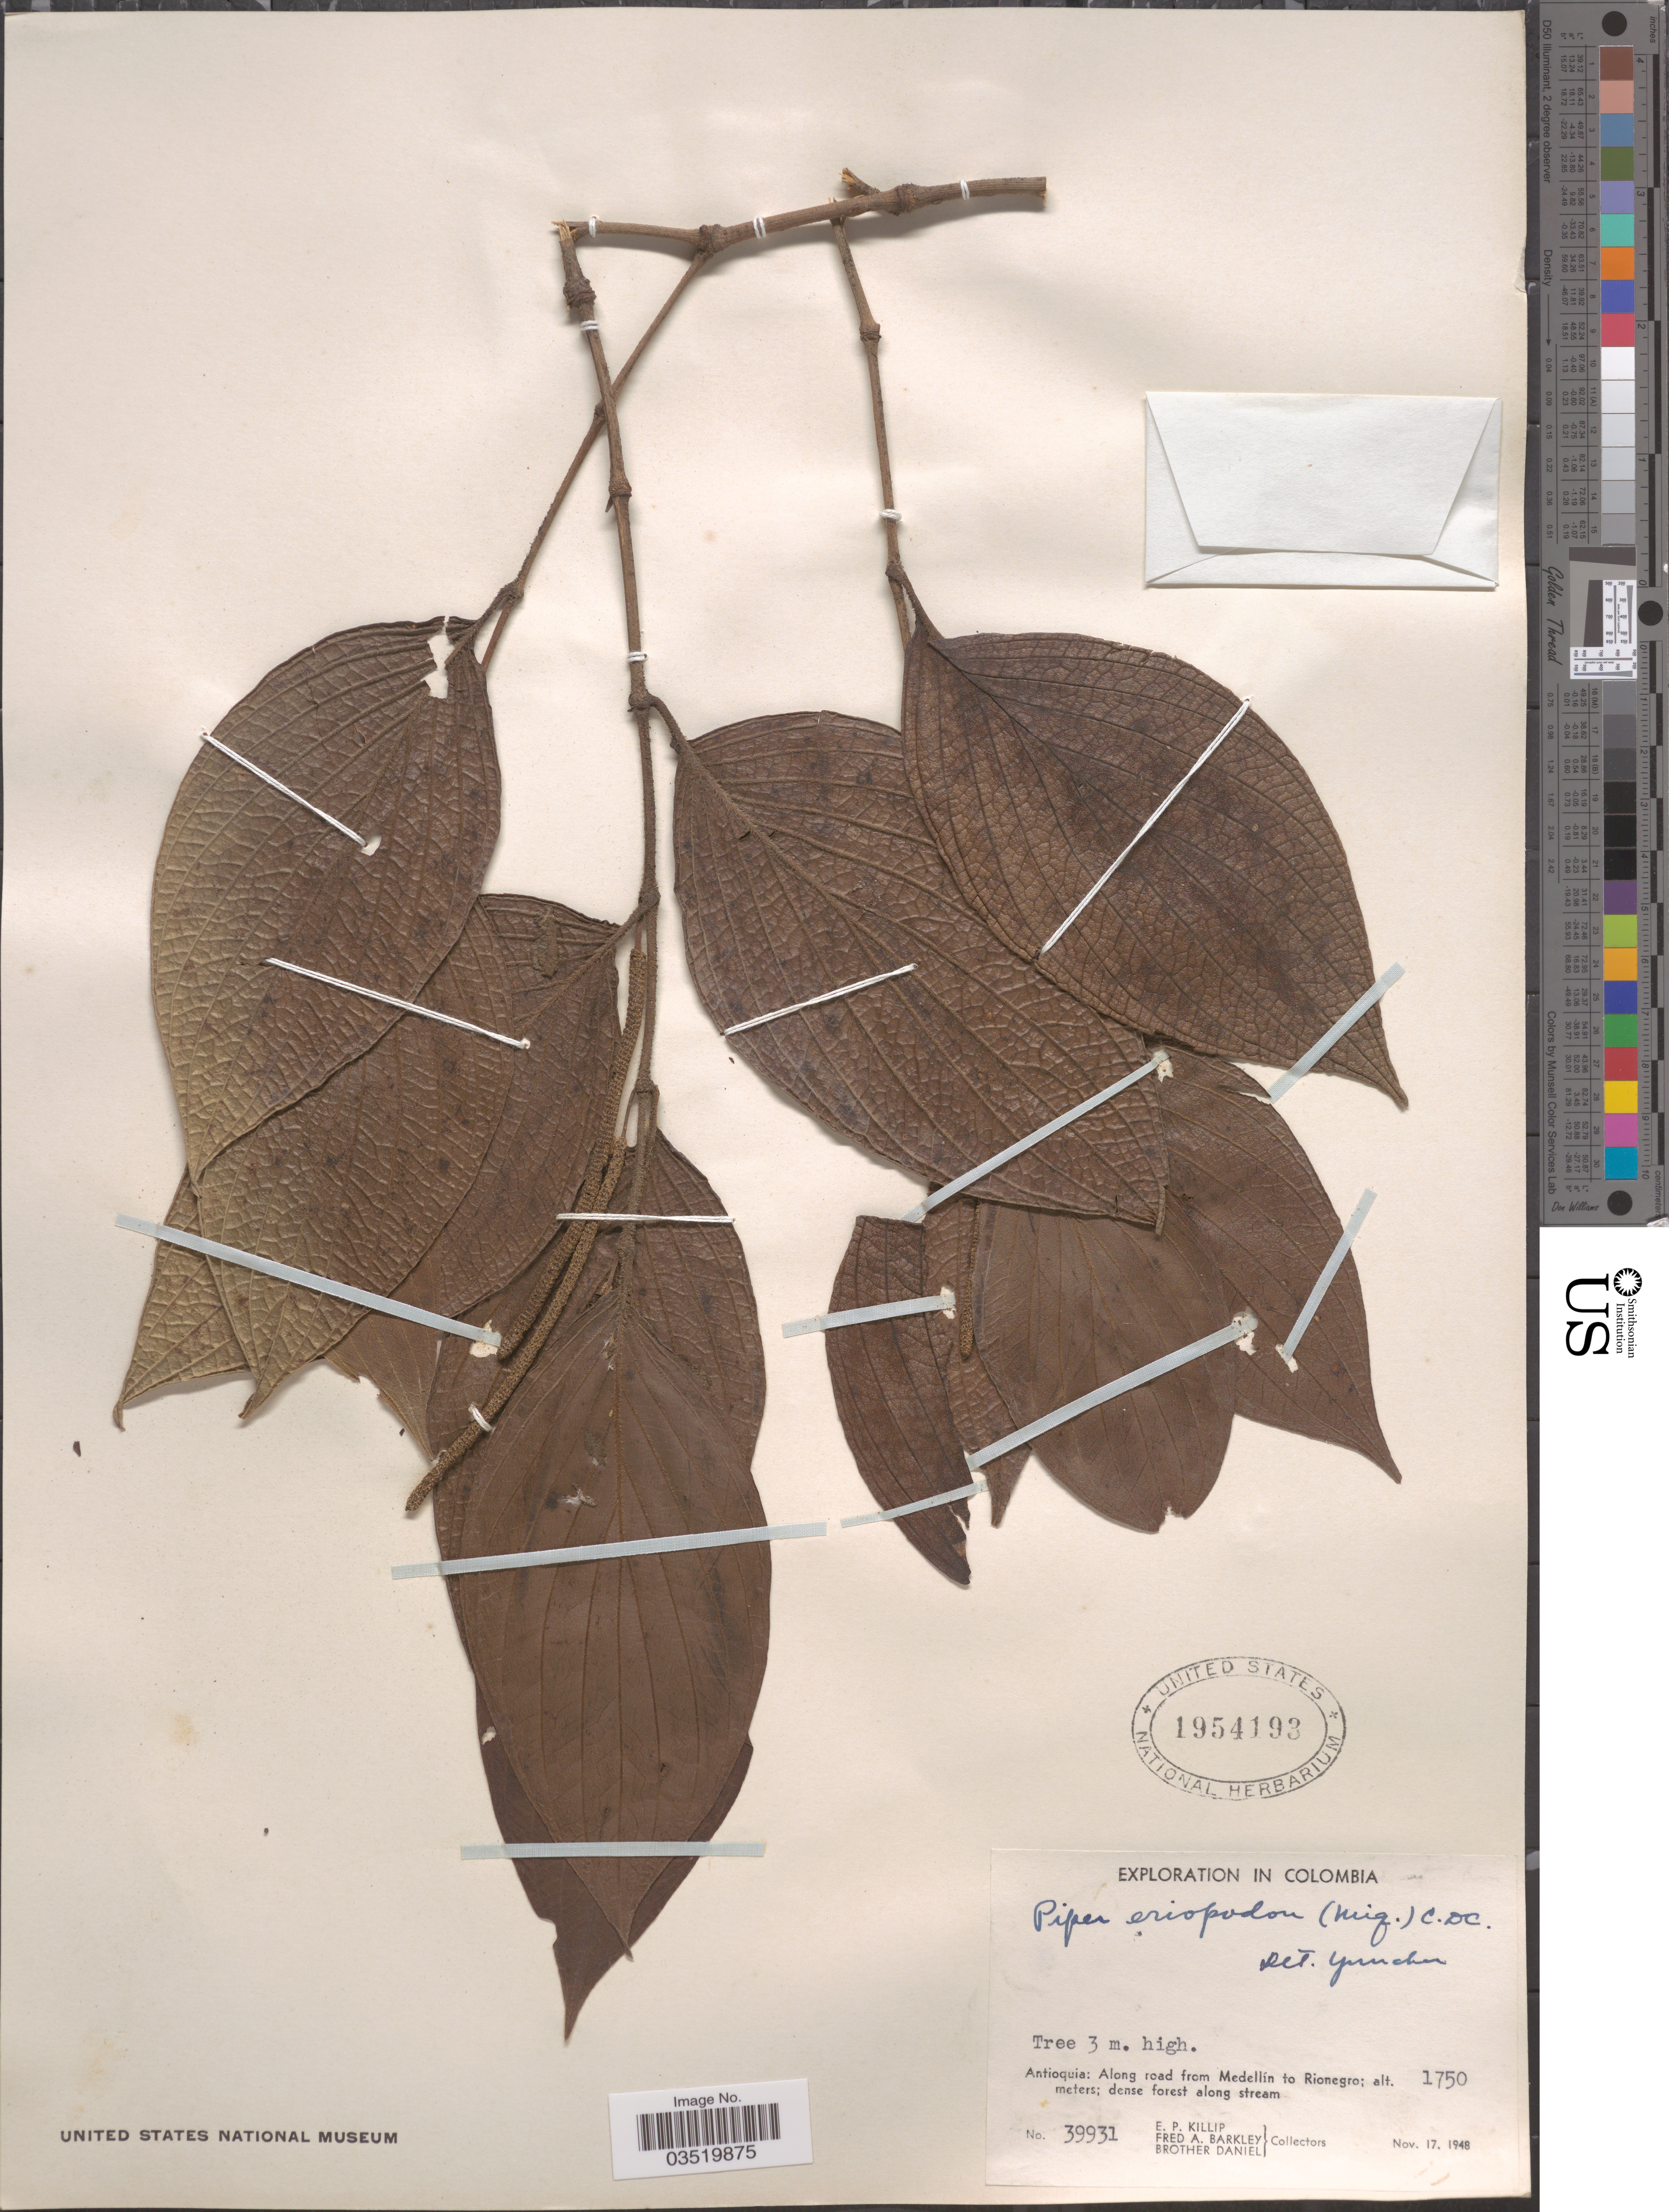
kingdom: Plantae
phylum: Tracheophyta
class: Magnoliopsida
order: Piperales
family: Piperaceae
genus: Piper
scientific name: Piper eriopodon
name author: C. DC.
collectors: E. P. Killip, F. A. Barkley & Bro. Daniel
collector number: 39931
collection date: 1948-11-17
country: Colombia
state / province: Antioquia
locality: Along road from Medellín to Rionegro.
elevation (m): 1750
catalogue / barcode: US 1954193